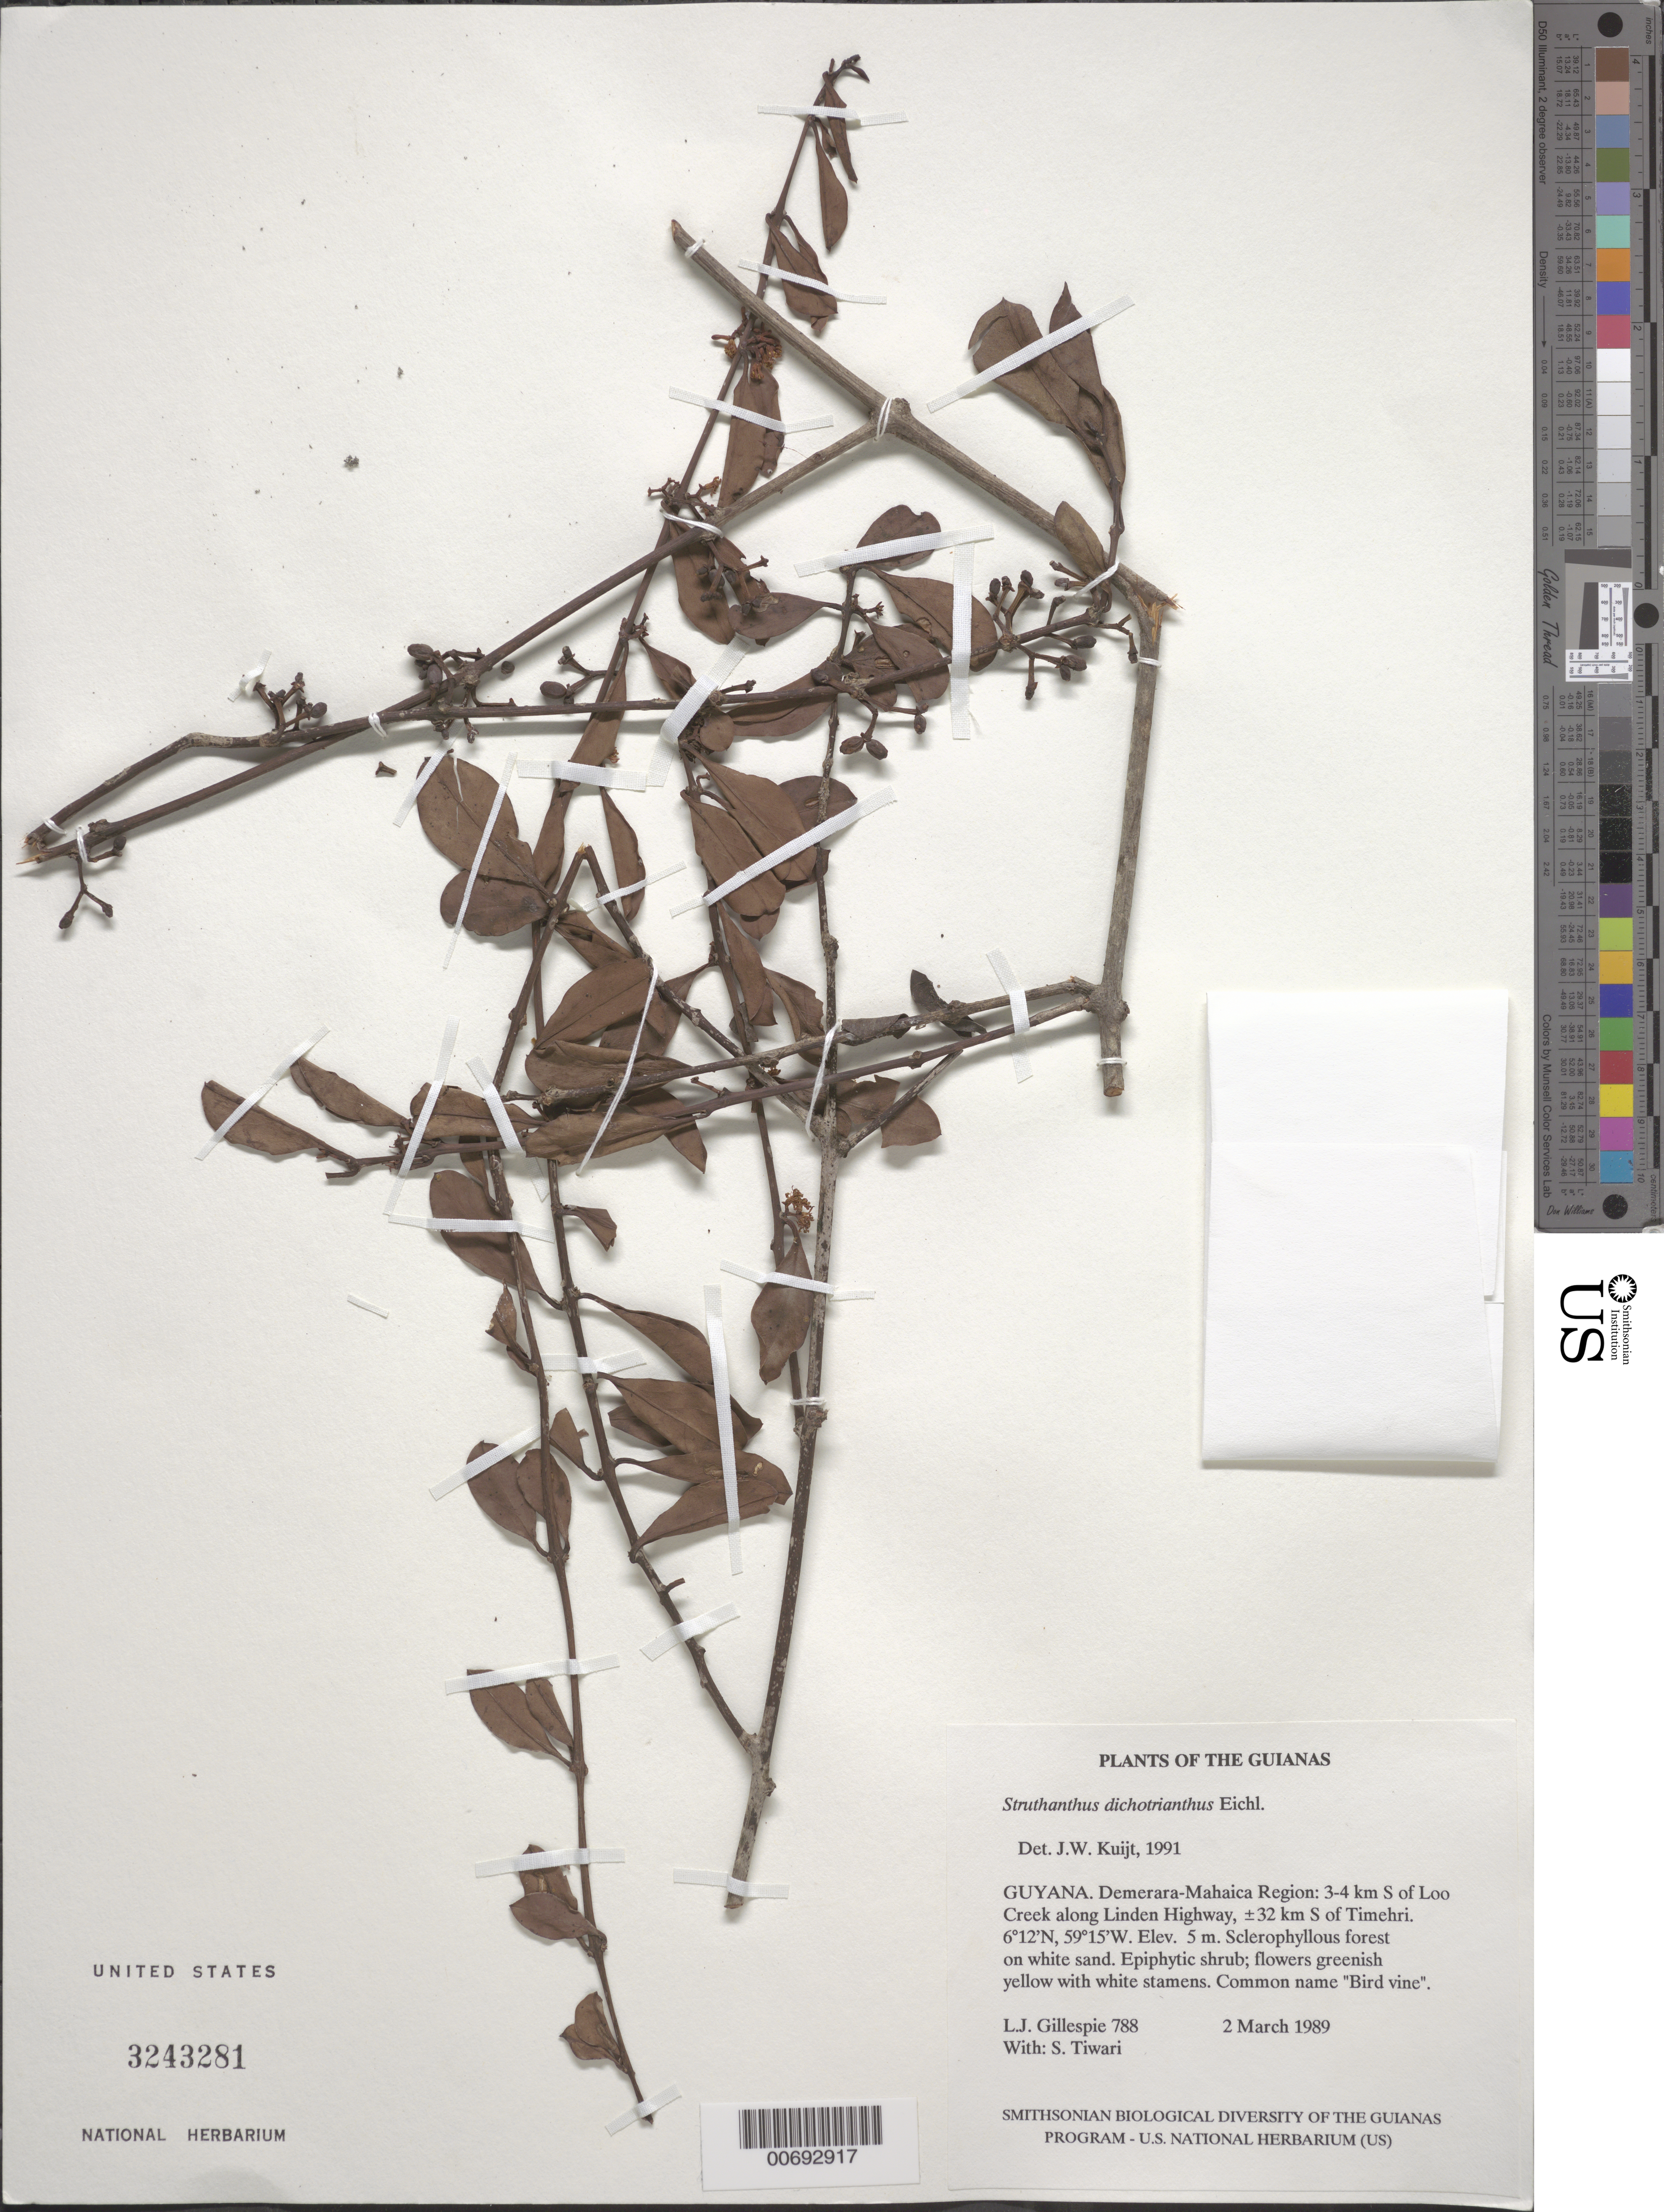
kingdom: Plantae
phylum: Tracheophyta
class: Magnoliopsida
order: Santalales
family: Loranthaceae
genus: Struthanthus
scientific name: Struthanthus dichotrianthus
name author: Eichler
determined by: Kuijt, Job, (CANADA)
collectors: L. J. Gillespie & S. Tiwari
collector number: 788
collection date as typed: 2 March 1989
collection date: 1989-03-02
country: Guyana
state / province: Demerara-Mahaica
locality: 3-4 km S of Loo Creek along Linden Highway, ±32 km S of Timehri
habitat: Sclerophyllous forest on white sand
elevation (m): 5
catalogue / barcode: US 3243281